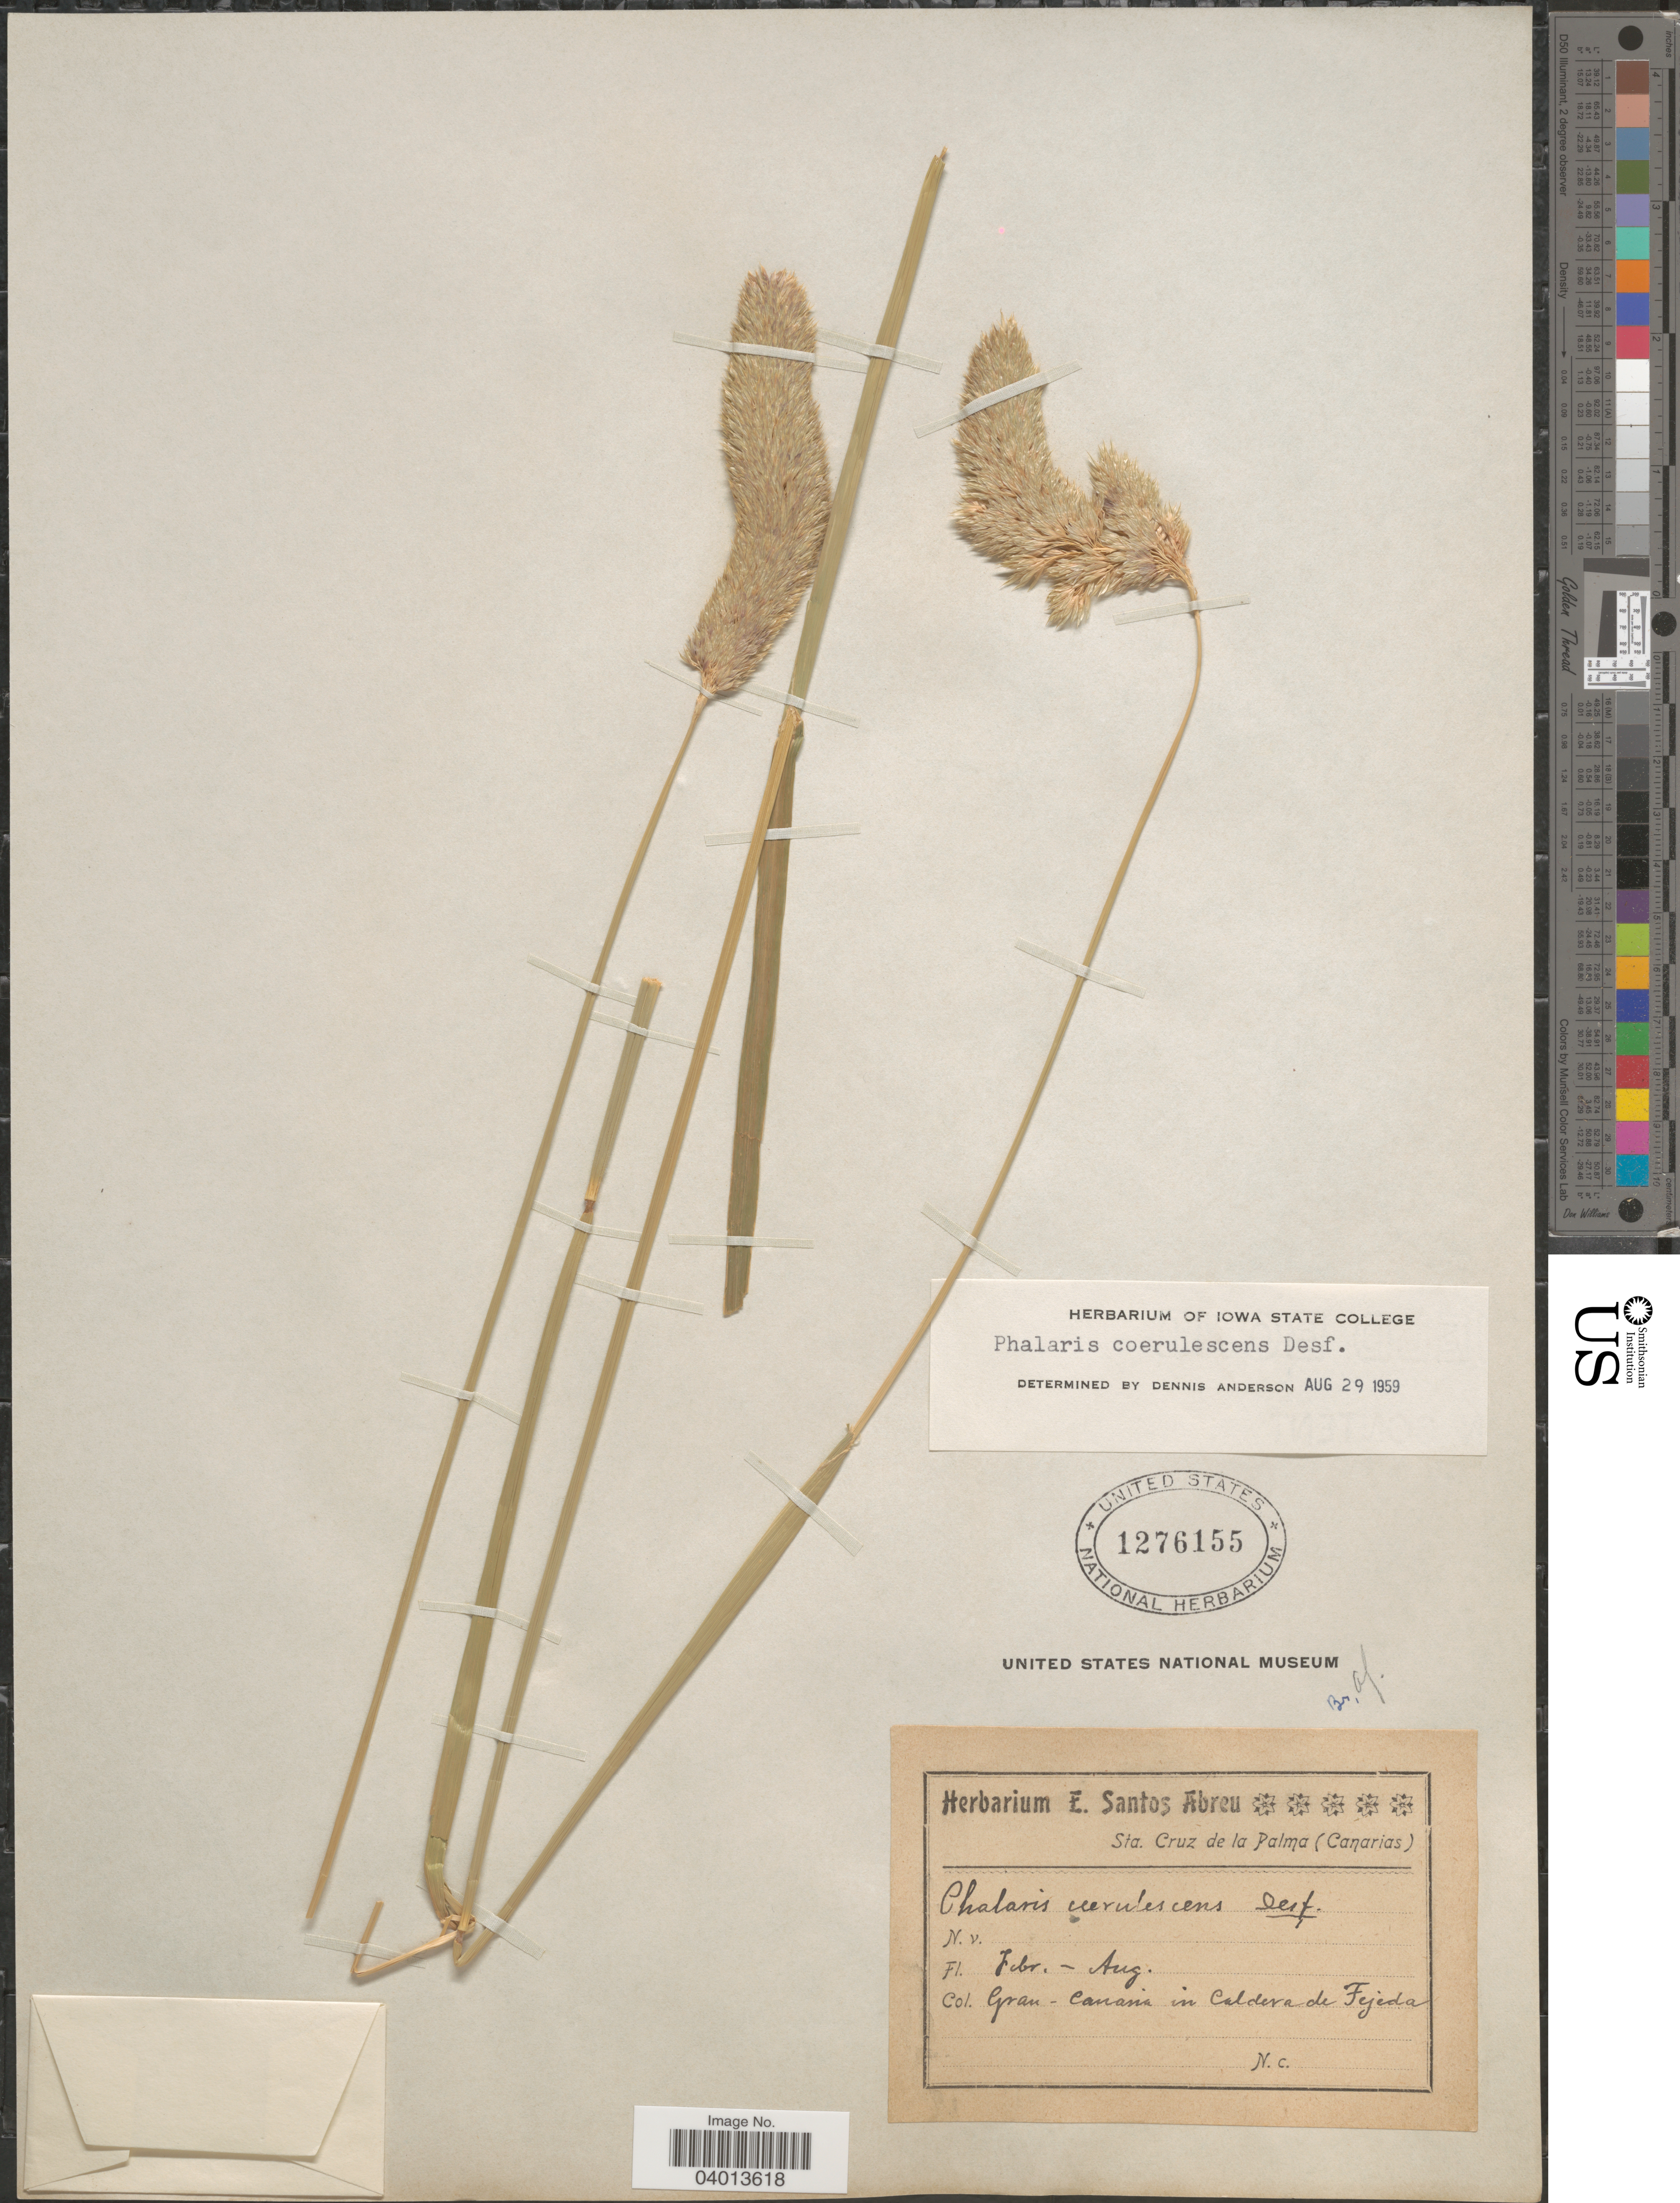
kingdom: Plantae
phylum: Tracheophyta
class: Liliopsida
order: Poales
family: Poaceae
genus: Phalaris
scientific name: Phalaris coerulescens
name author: Desf.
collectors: ex herb. E. Santos Abrue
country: Spain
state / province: Canarias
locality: Gran - Canaria in Caldera de Fejeda.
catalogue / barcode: US 1276155